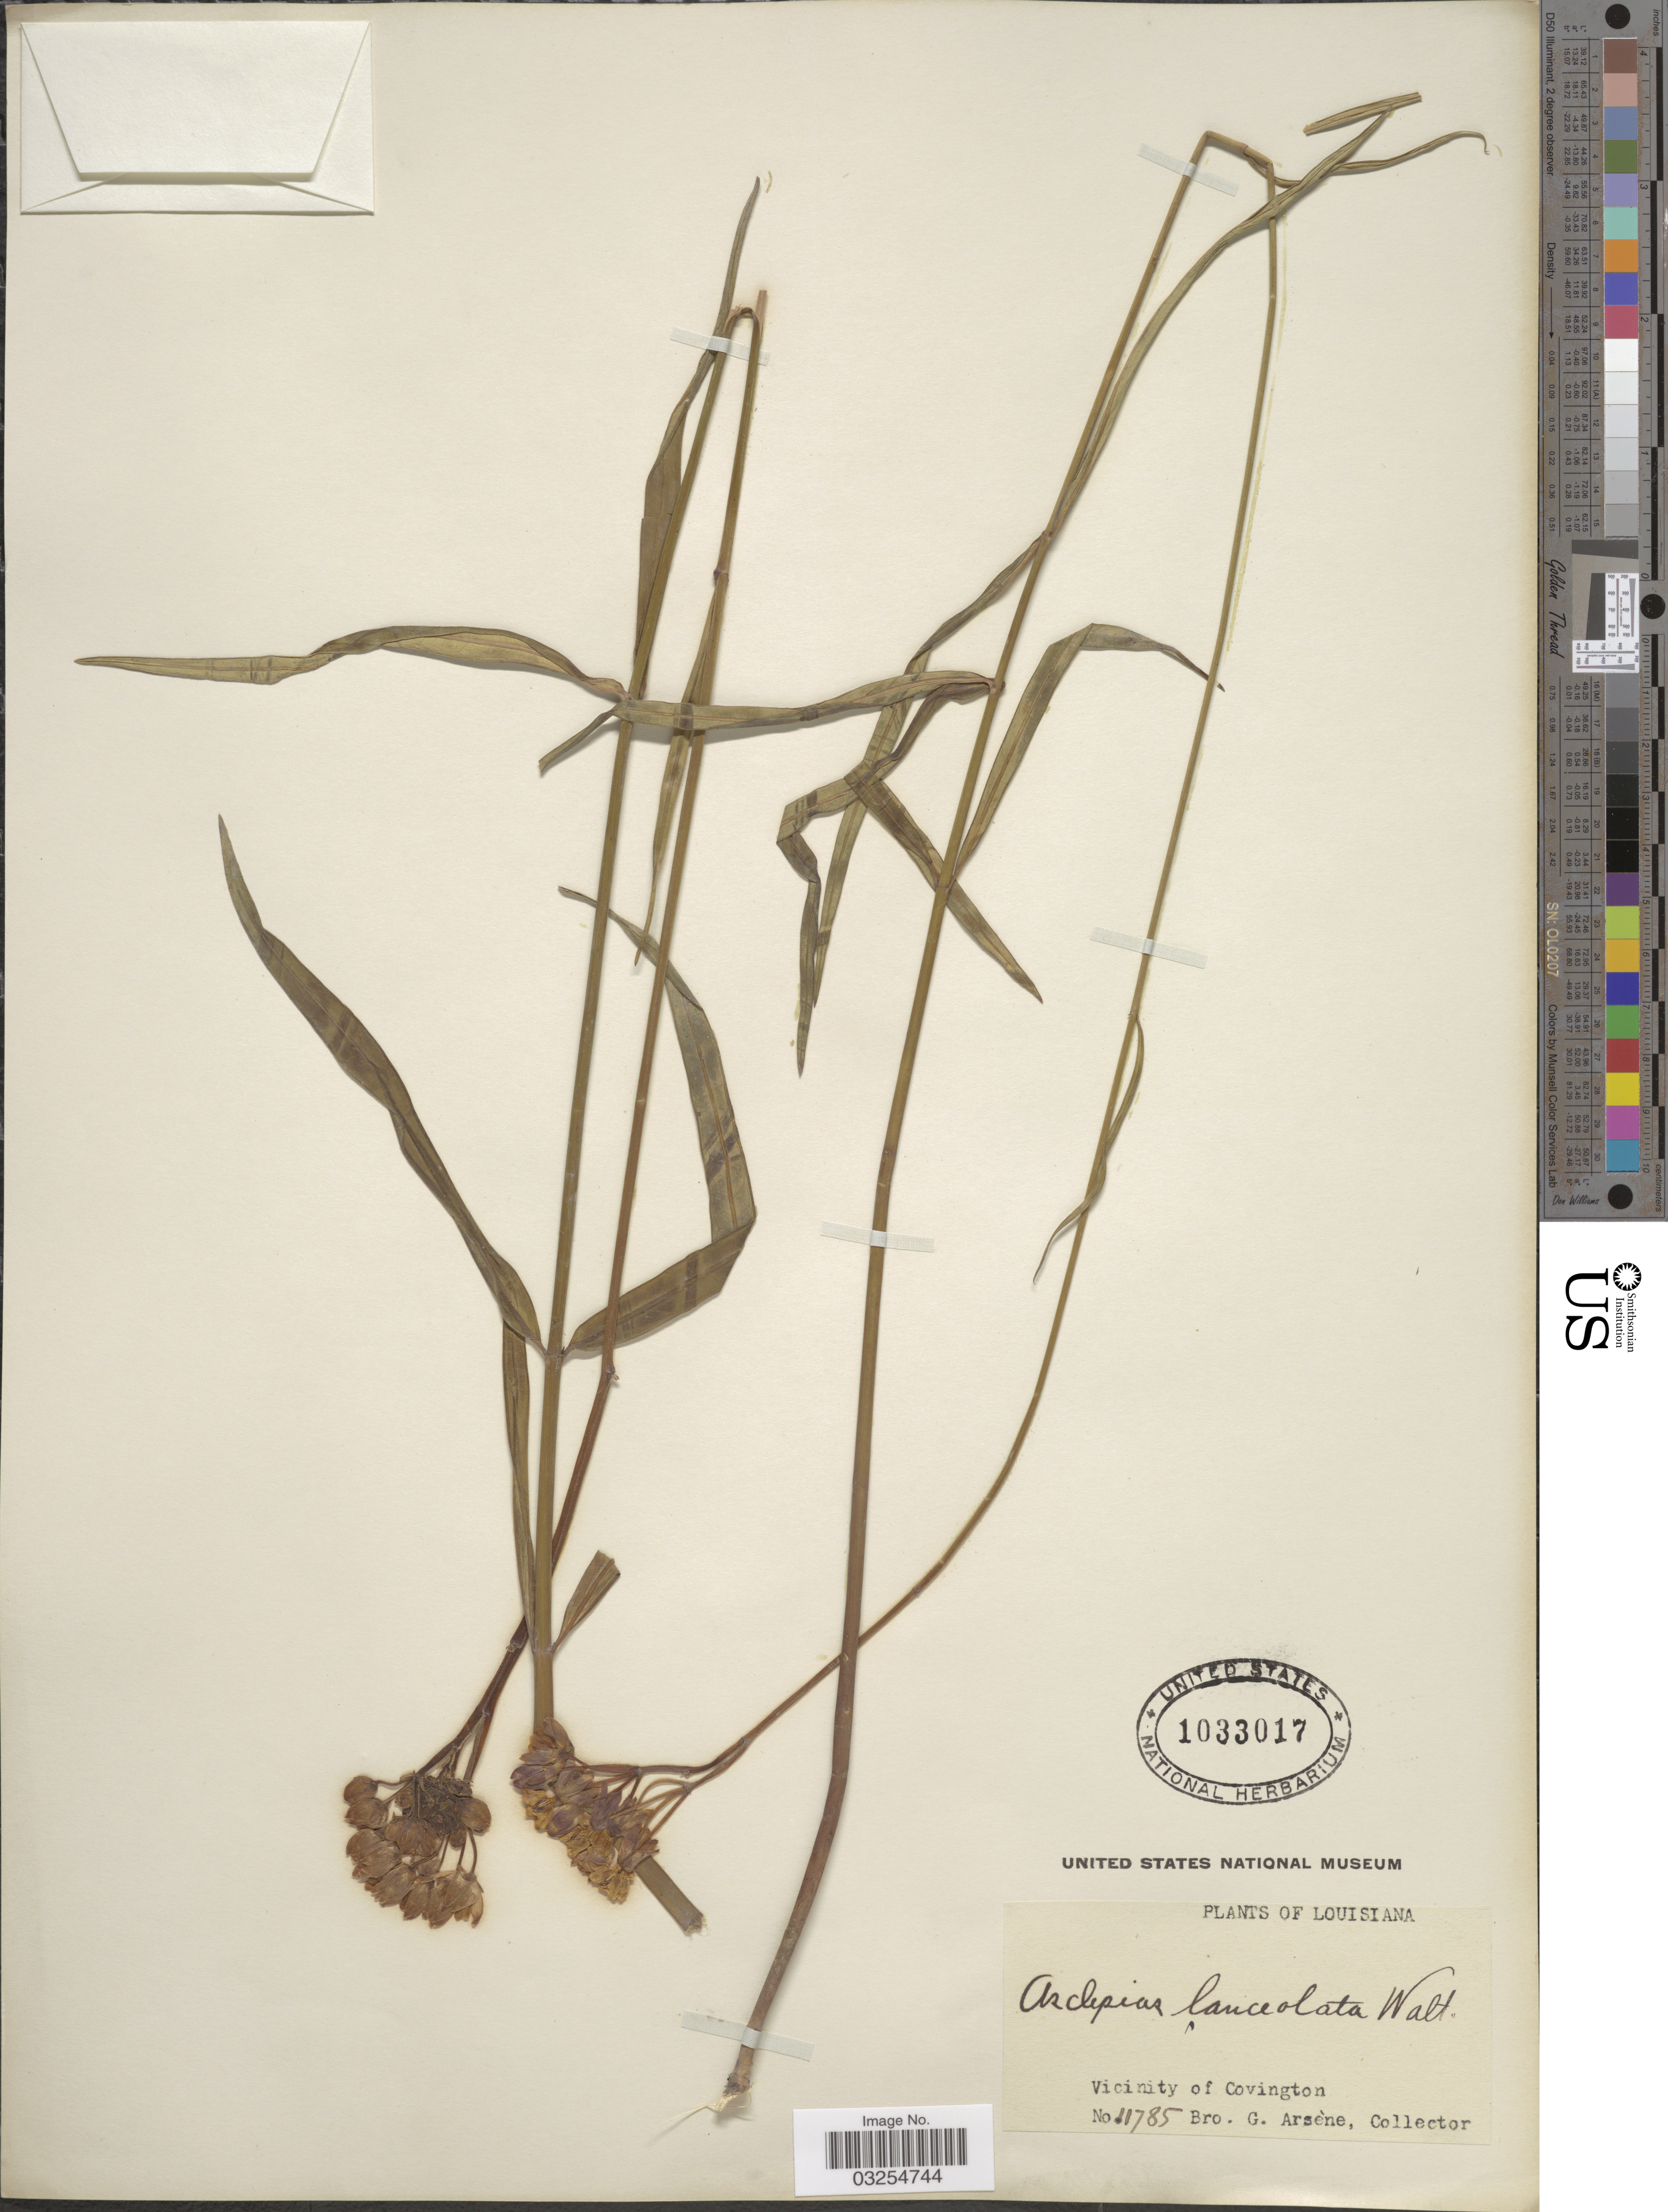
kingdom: Plantae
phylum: Tracheophyta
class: Magnoliopsida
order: Gentianales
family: Apocynaceae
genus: Asclepias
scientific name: Asclepias lanceolata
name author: Walter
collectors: Bro. G. Arsène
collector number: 11785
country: United States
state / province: Louisiana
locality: Vicinity of Covington.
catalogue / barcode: US 1033017